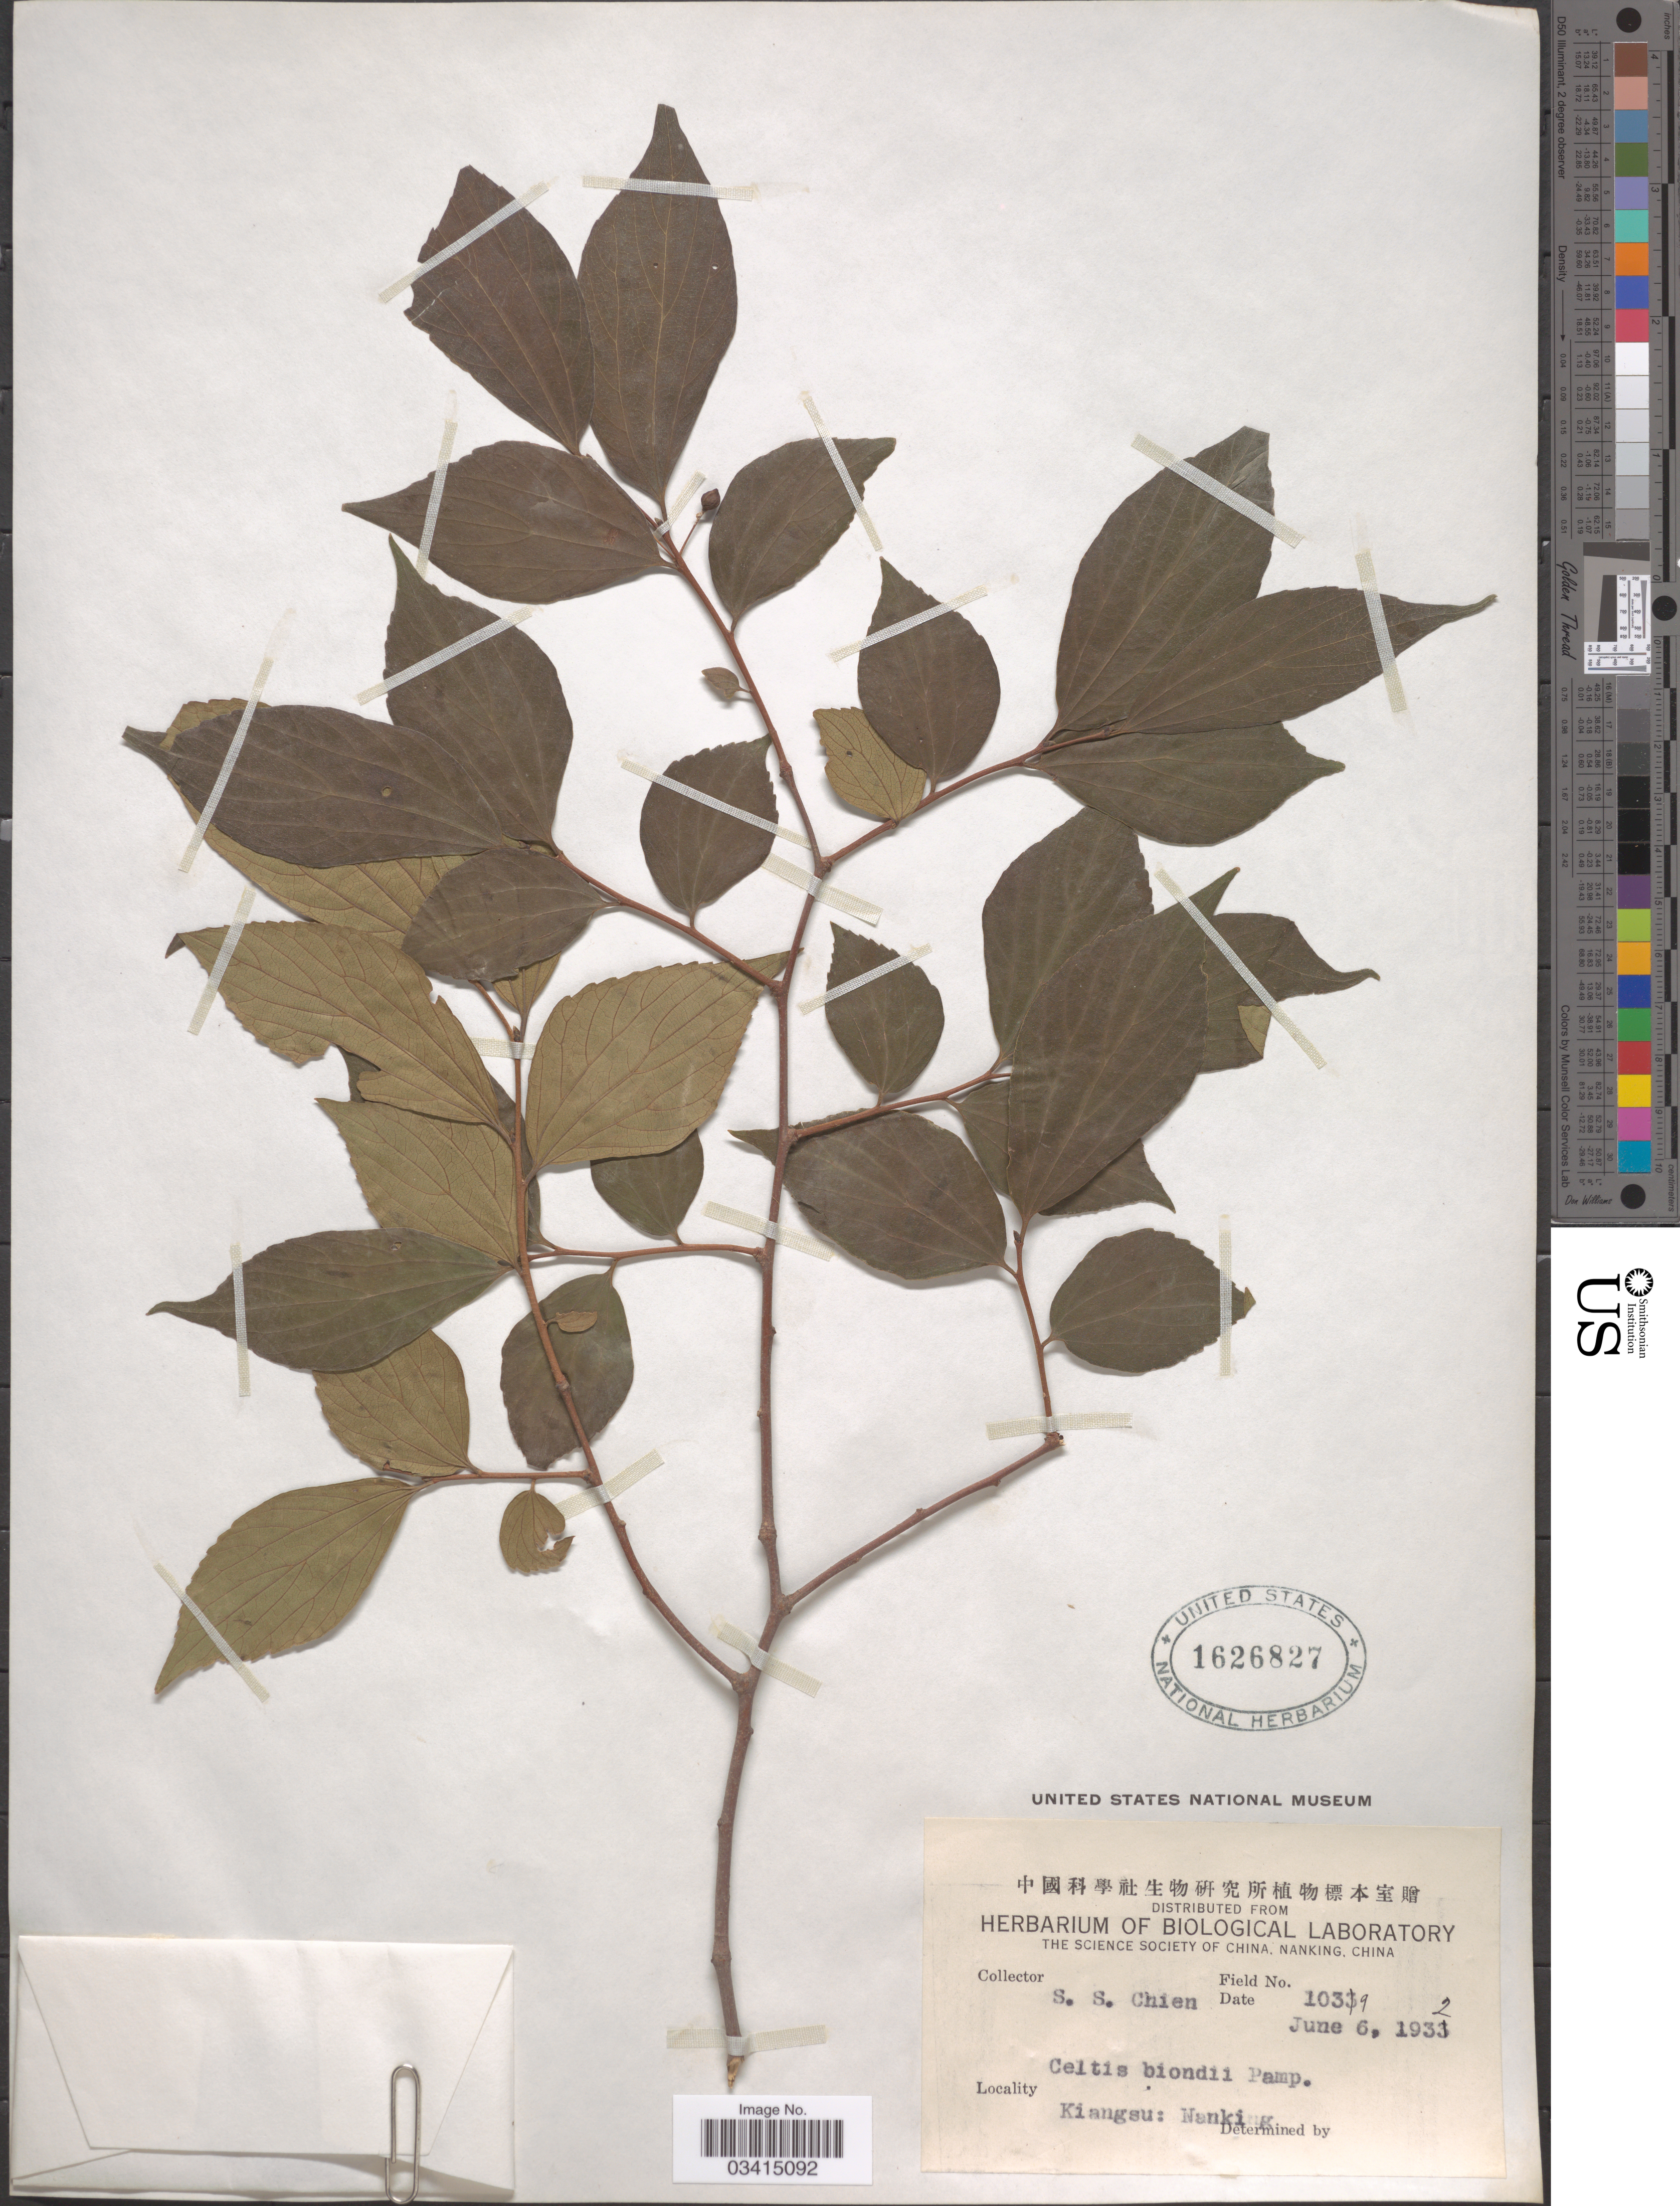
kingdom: Plantae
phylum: Tracheophyta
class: Magnoliopsida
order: Rosales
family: Cannabaceae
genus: Celtis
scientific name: Celtis biondii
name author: Pamp.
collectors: S. Chien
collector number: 1039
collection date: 1932-06-06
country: China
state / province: Jiangsu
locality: Kiangsu: Nanking.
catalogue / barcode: US 1626827